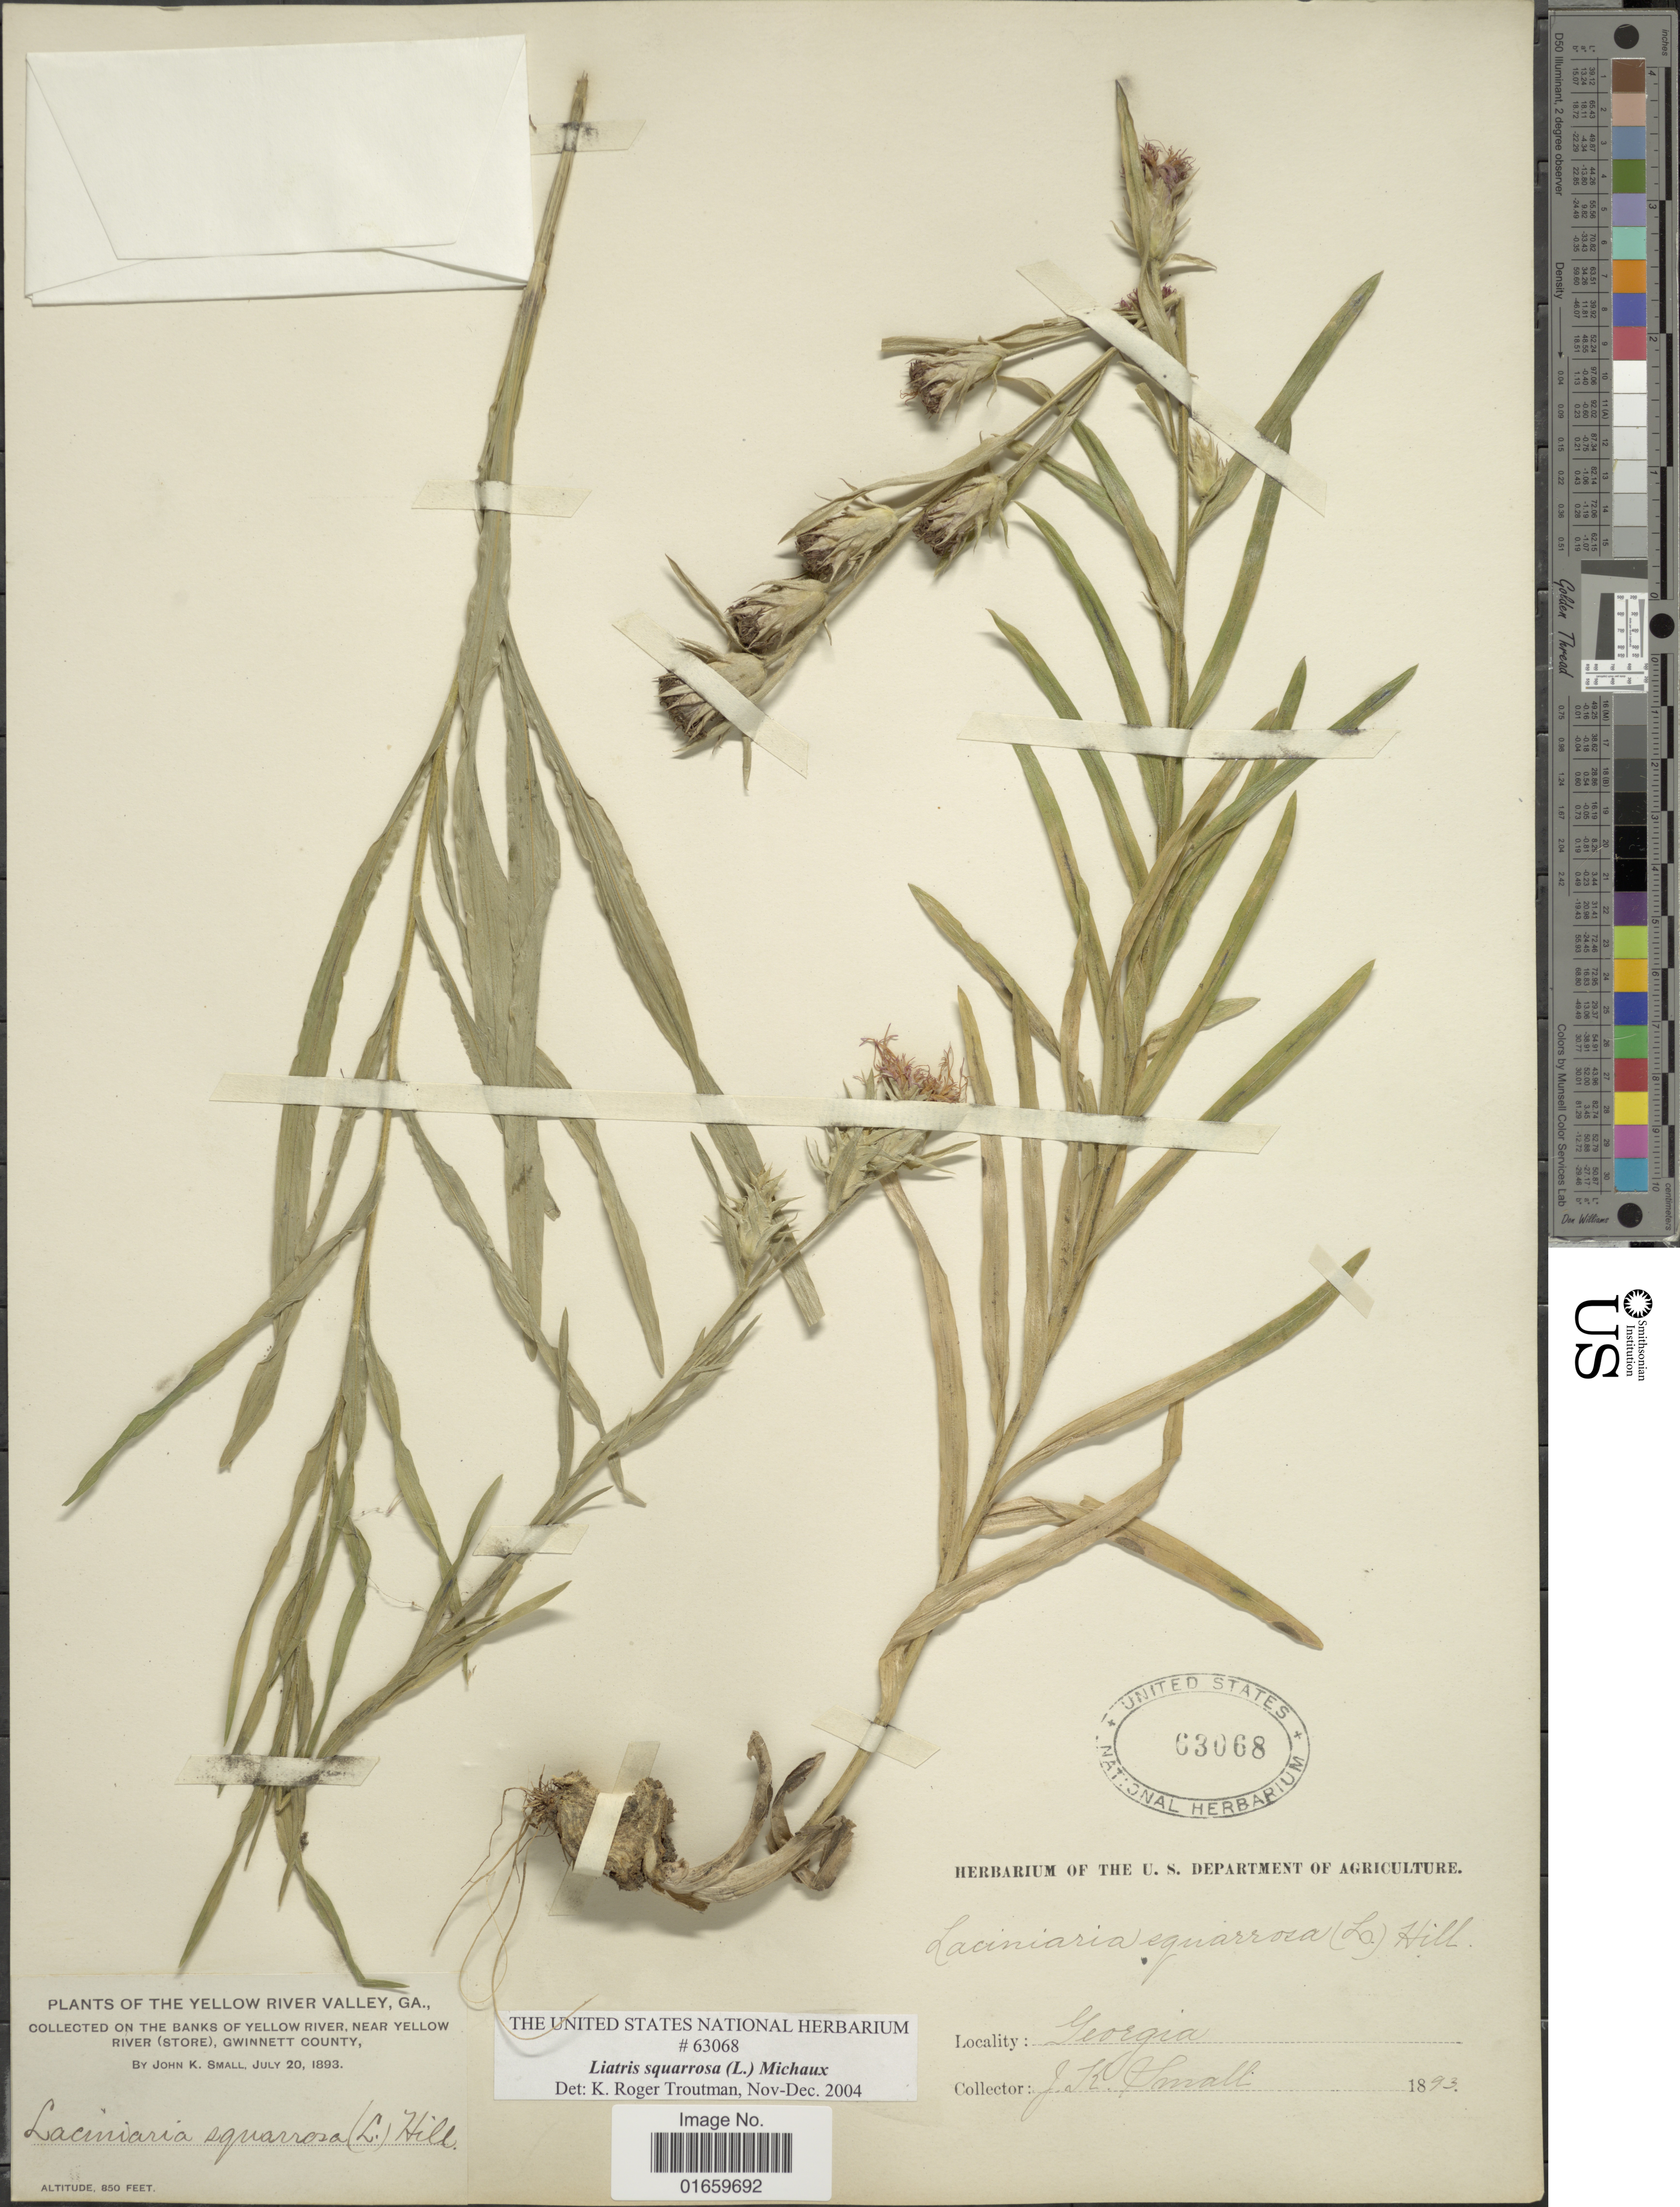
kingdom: Plantae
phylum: Tracheophyta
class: Magnoliopsida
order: Asterales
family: Asteraceae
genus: Liatris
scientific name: Liatris squarrosa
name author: (L.) Michx.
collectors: J. K. Small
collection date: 1893-07-20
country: United States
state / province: Georgia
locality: Yellow River Valley, GA., banks of Yellow River, near Yellow River (Store), Gwinett County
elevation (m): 259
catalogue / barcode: US 63068